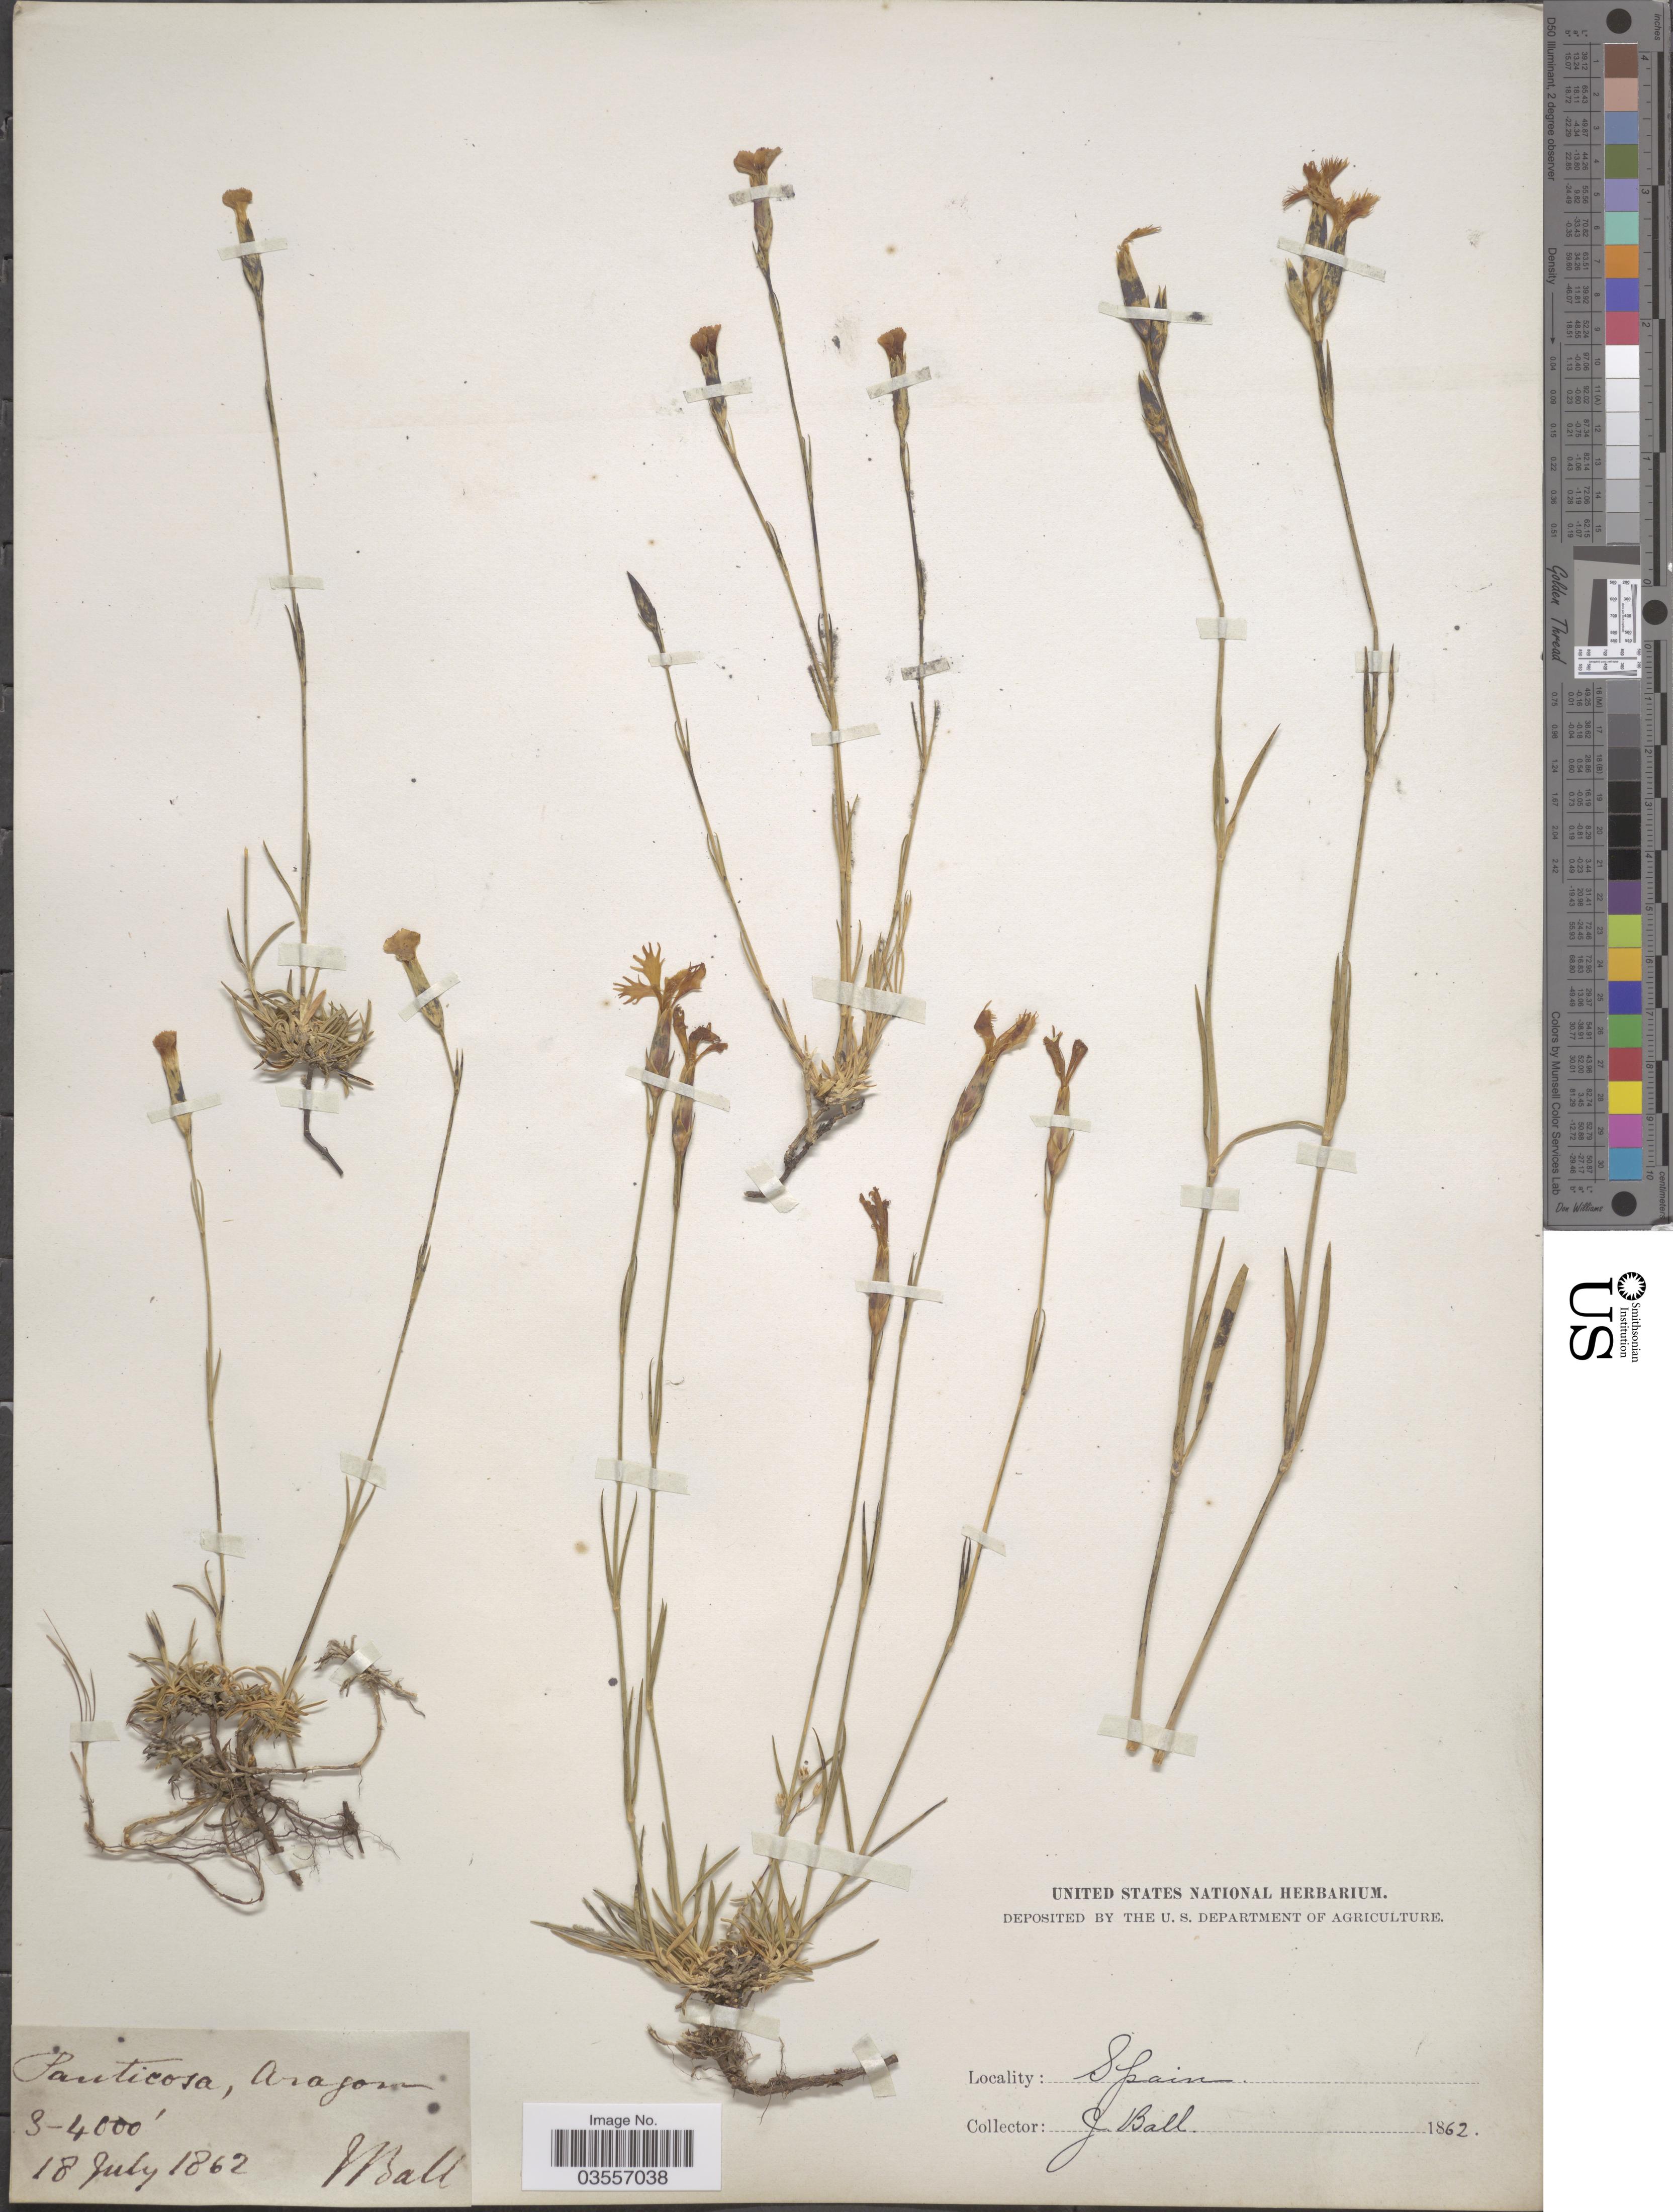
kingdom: Plantae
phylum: Tracheophyta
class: Magnoliopsida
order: Caryophyllales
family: Caryophyllaceae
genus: Dianthus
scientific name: Dianthus sp.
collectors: J. Ball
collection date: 1862-07-18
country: Spain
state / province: Aragón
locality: Panticosa.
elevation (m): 914